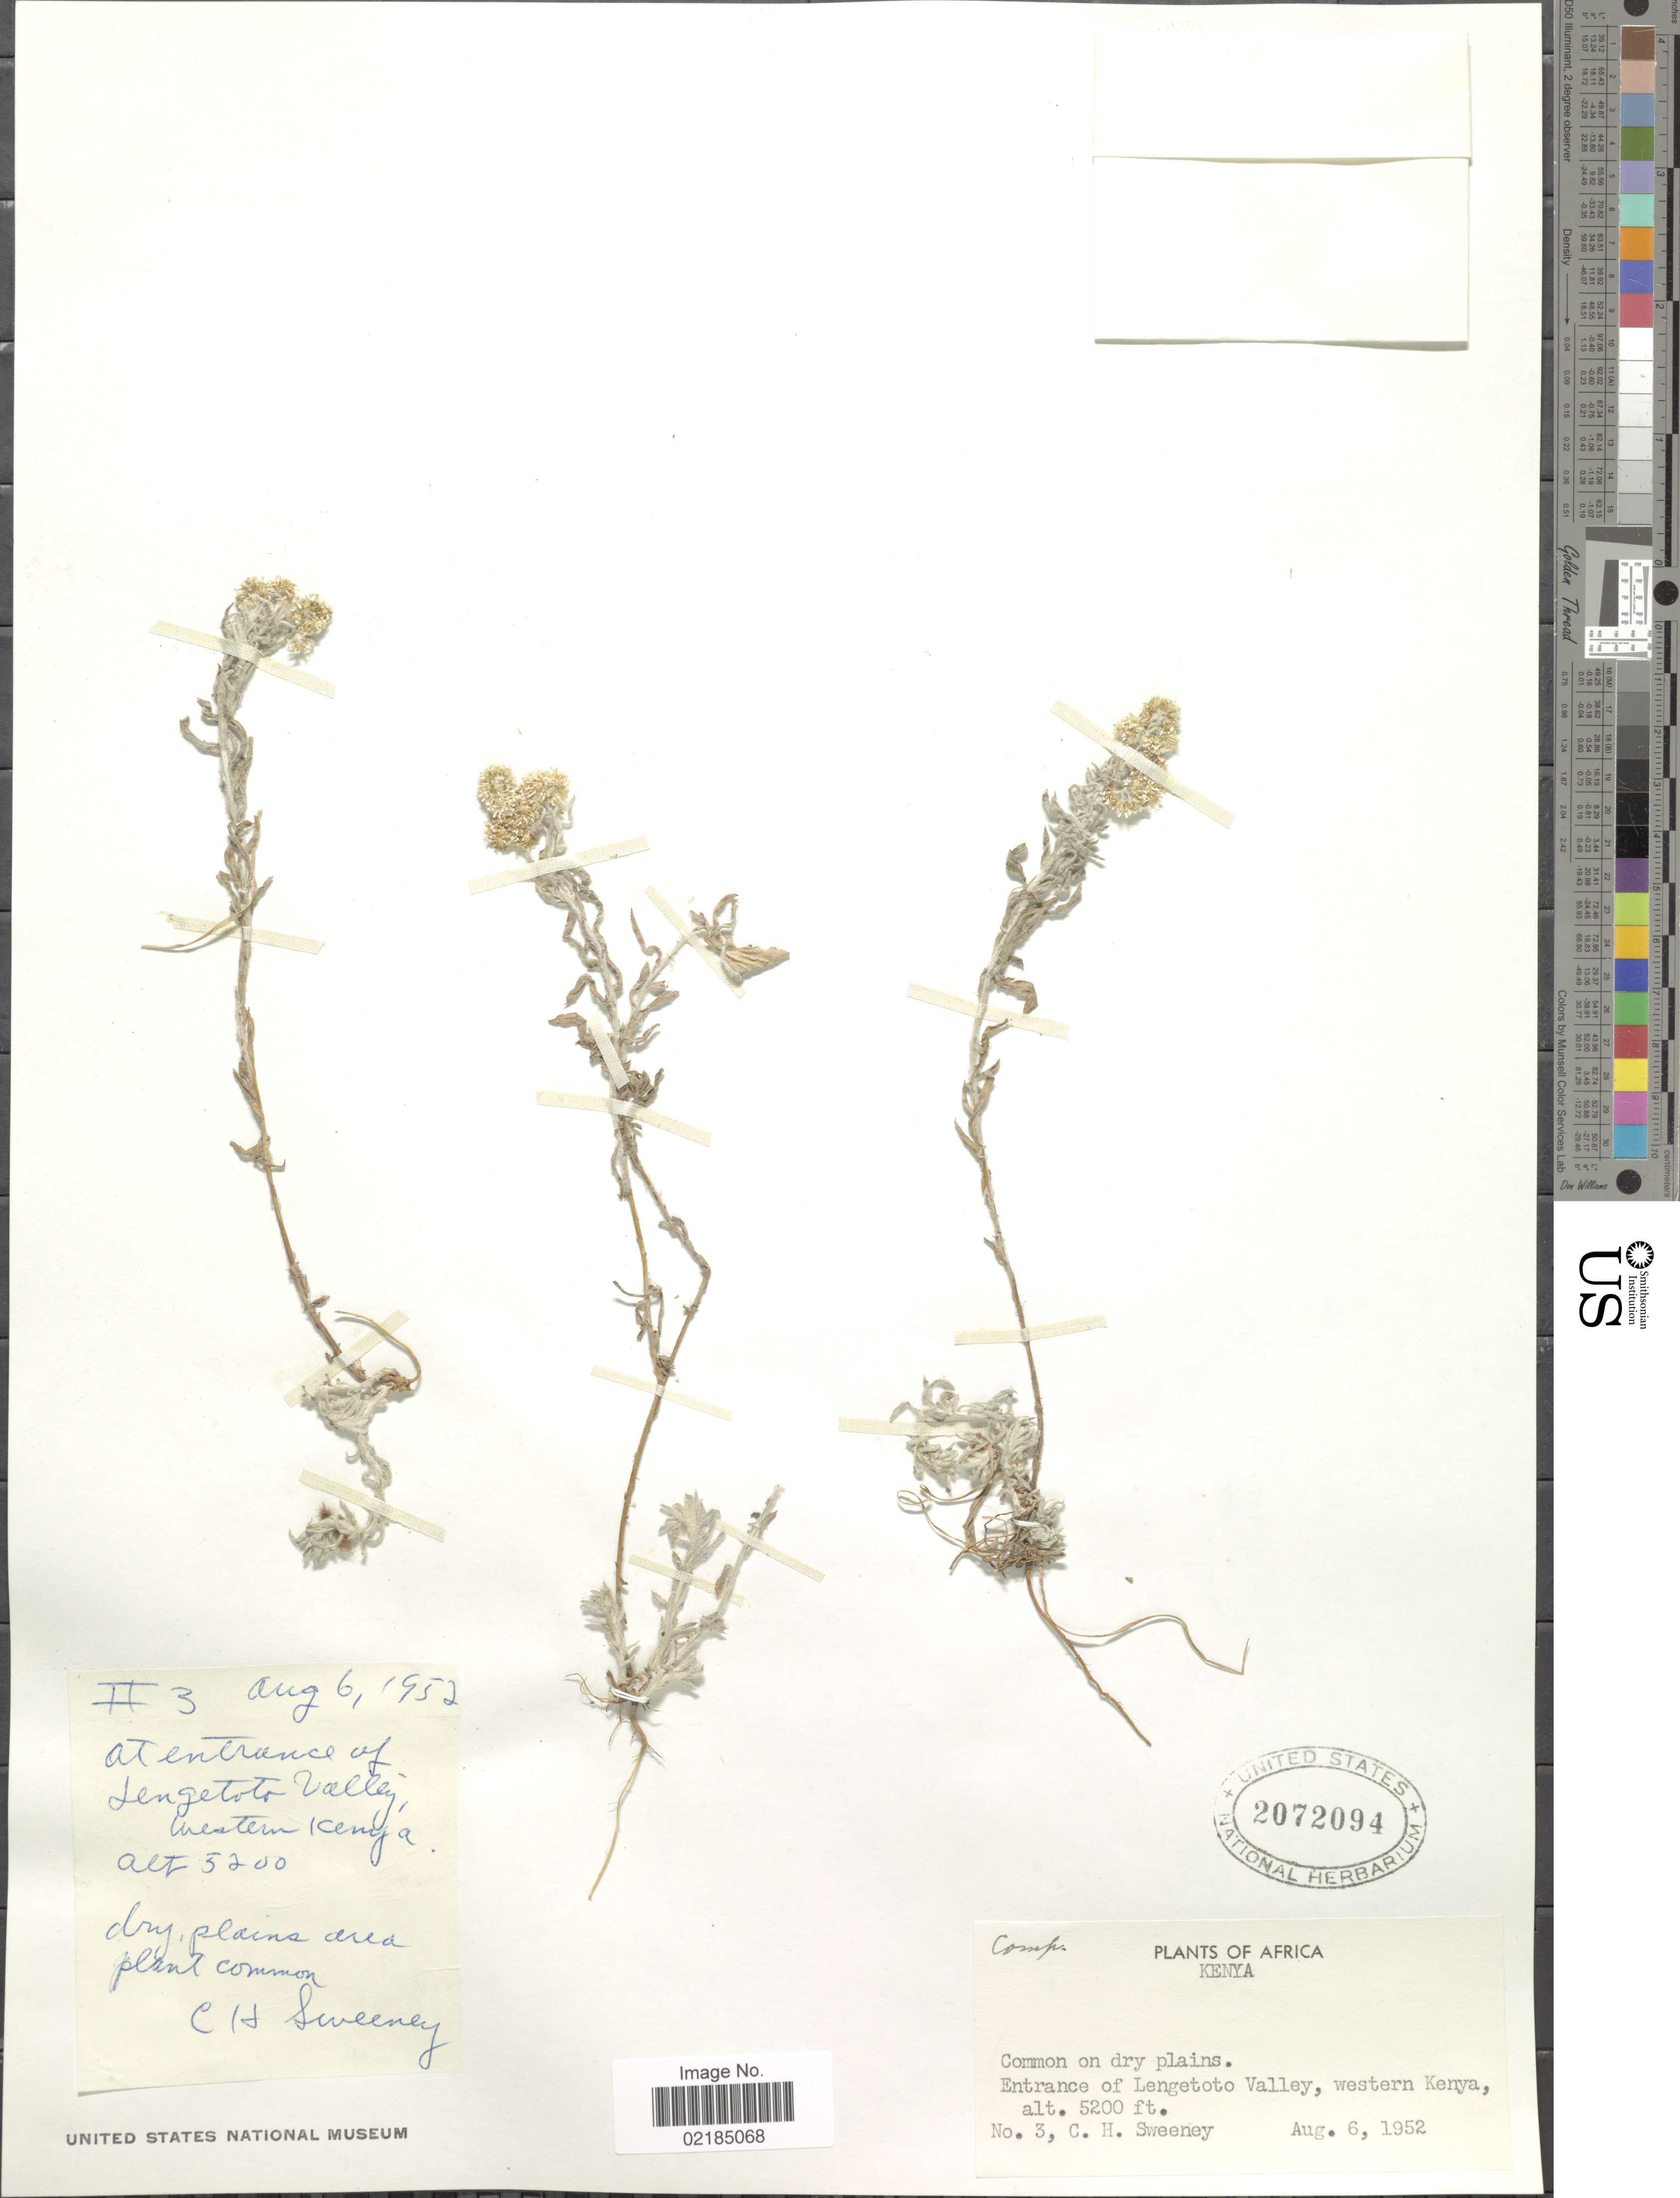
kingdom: Plantae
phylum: Tracheophyta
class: Magnoliopsida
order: Asterales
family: Asteraceae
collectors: C. Sweeney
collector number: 3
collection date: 1952-08-06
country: Kenya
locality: Entrance of Lengetoto Valley, western Kenya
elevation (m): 1585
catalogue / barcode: US 2072094